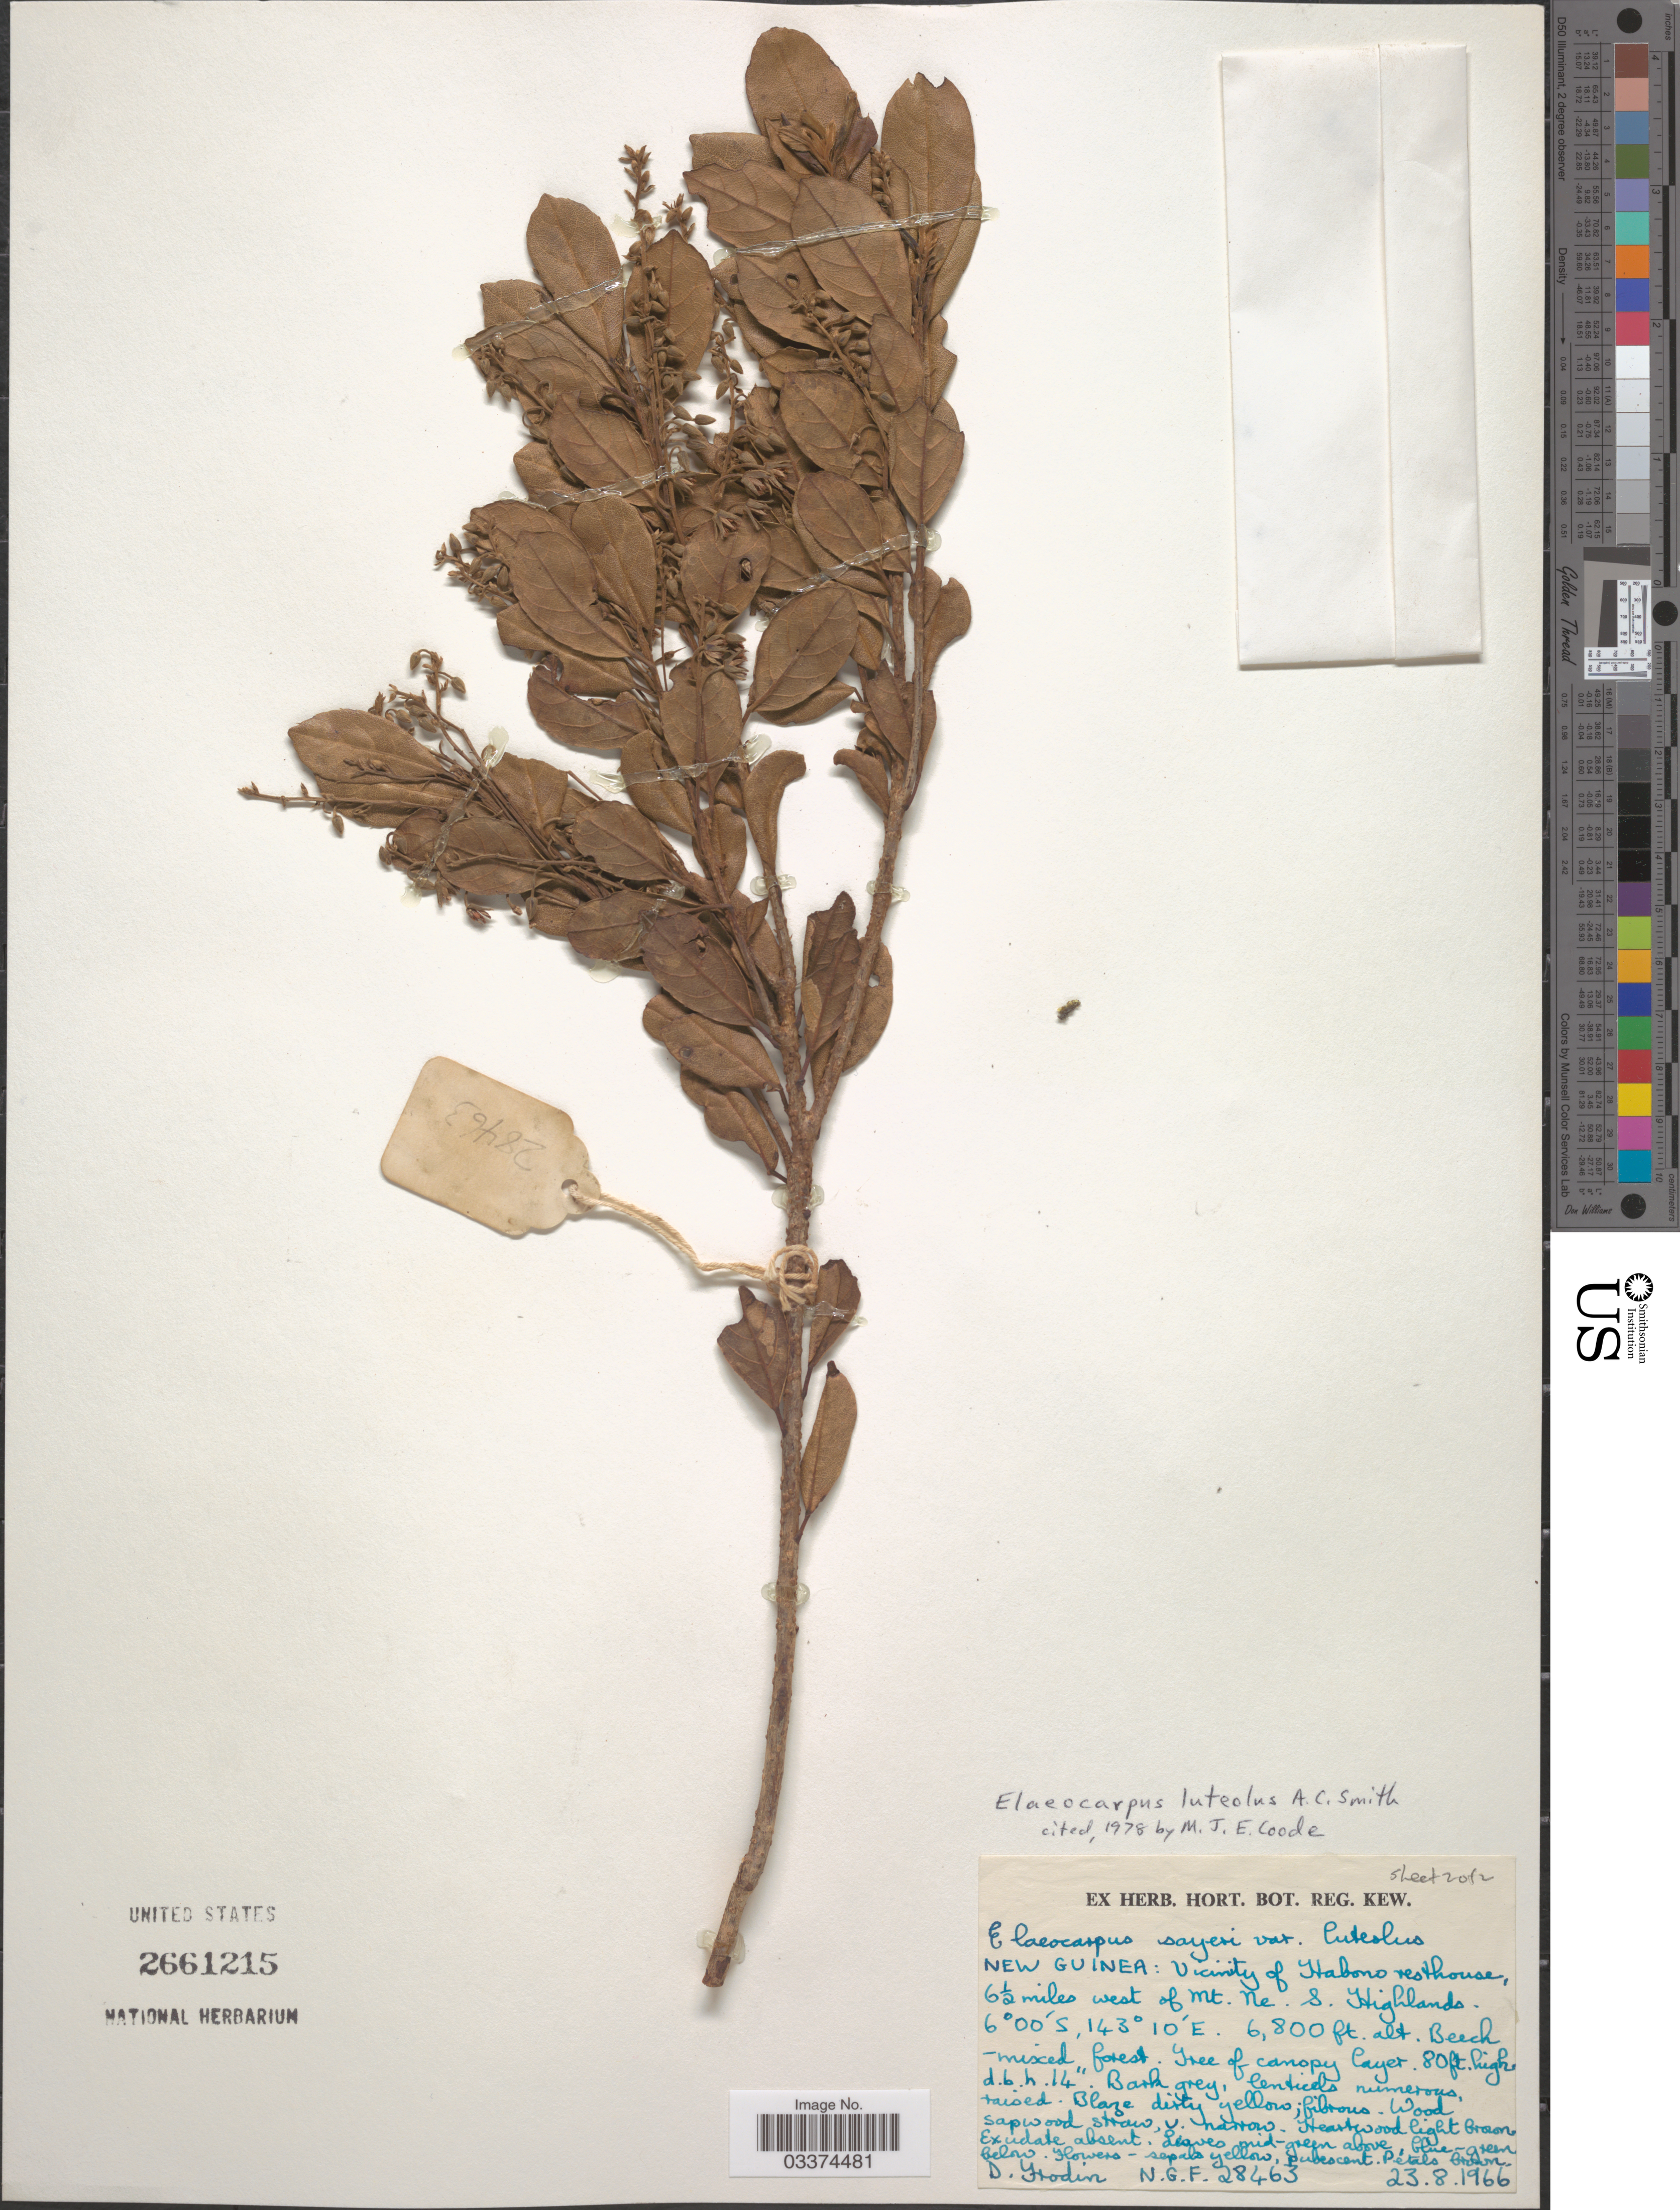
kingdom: Plantae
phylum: Tracheophyta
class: Magnoliopsida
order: Oxalidales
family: Elaeocarpaceae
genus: Elaeocarpus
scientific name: Elaeocarpus luteolus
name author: Koord. & Valeton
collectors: D. G. Frodin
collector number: NGF28463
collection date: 1966-08-23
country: Papua New Guinea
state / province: Southern Highlands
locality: New Guinea: Vicinity of Habono resthouse, 6½ miles west of Mt. Ne. S. Highlands.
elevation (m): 2073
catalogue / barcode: US 2661215